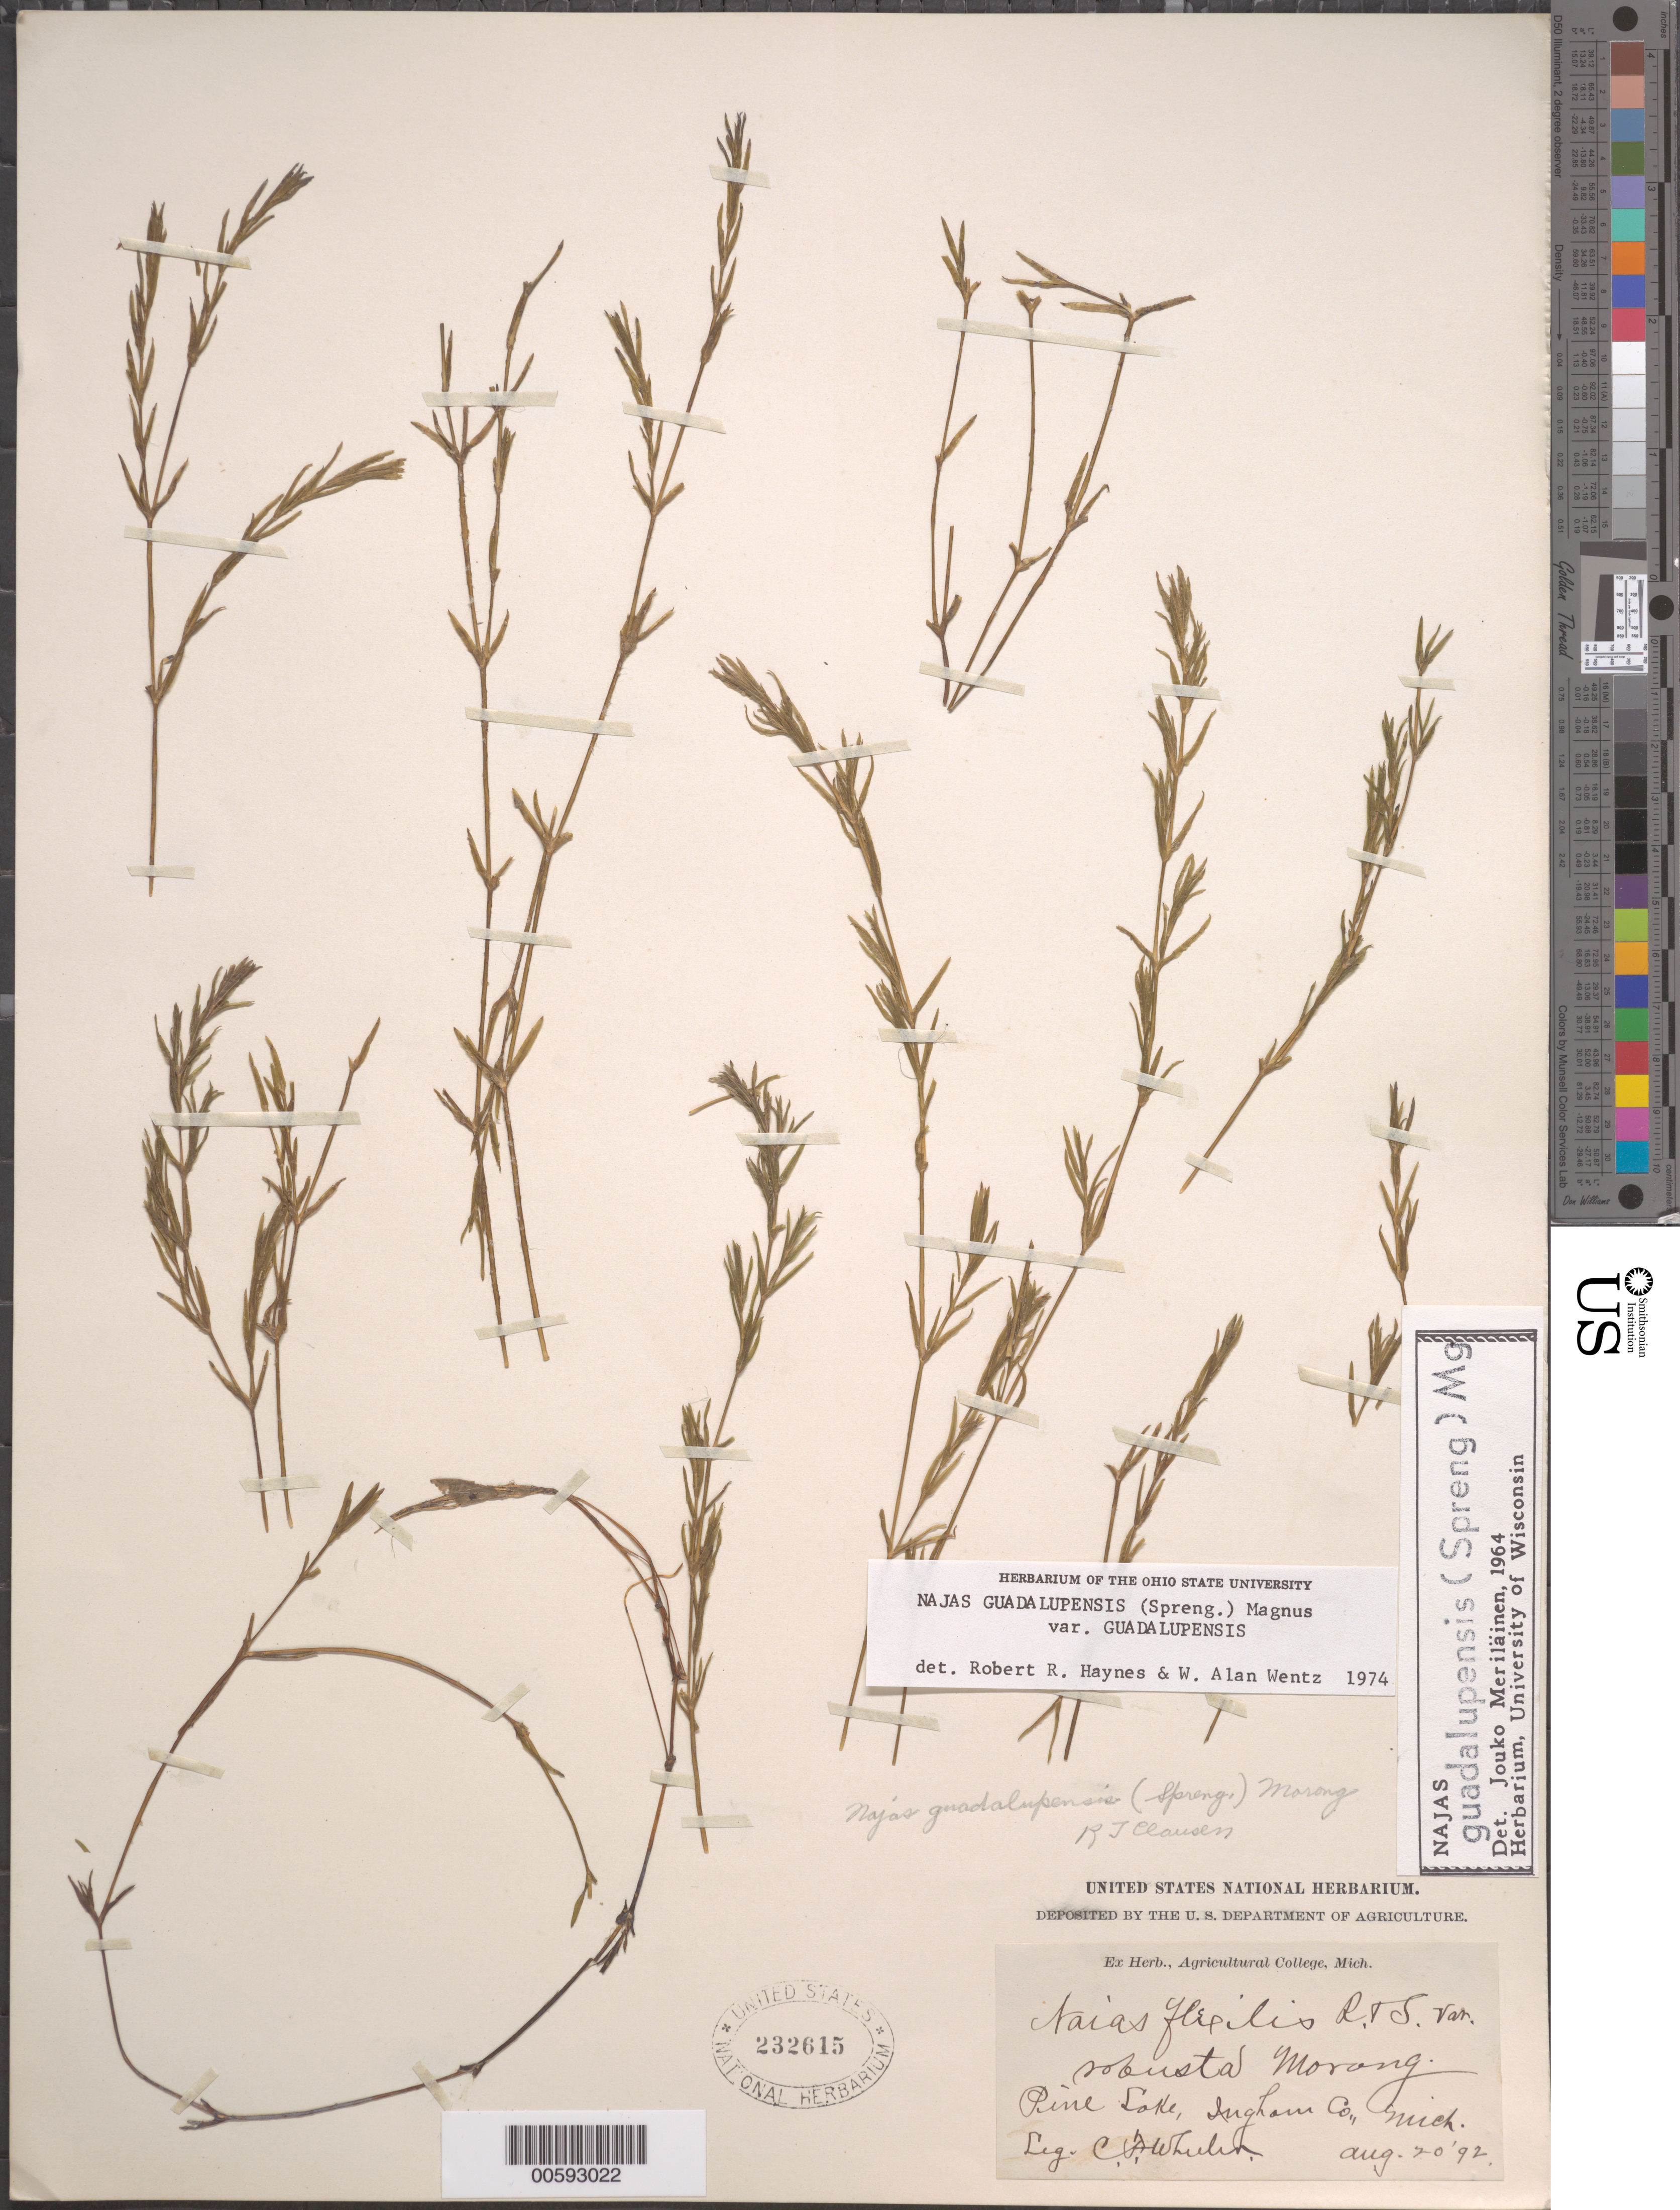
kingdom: Plantae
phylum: Tracheophyta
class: Liliopsida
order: Alismatales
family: Hydrocharitaceae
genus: Najas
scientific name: Najas guadalupensis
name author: (Spreng.) Magnus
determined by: Haynes, R. R.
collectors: C. Wheeler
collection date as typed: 20 Aug 1892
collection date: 1892-08-20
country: United States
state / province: Michigan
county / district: Ingham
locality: Pine Lake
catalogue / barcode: US 232615